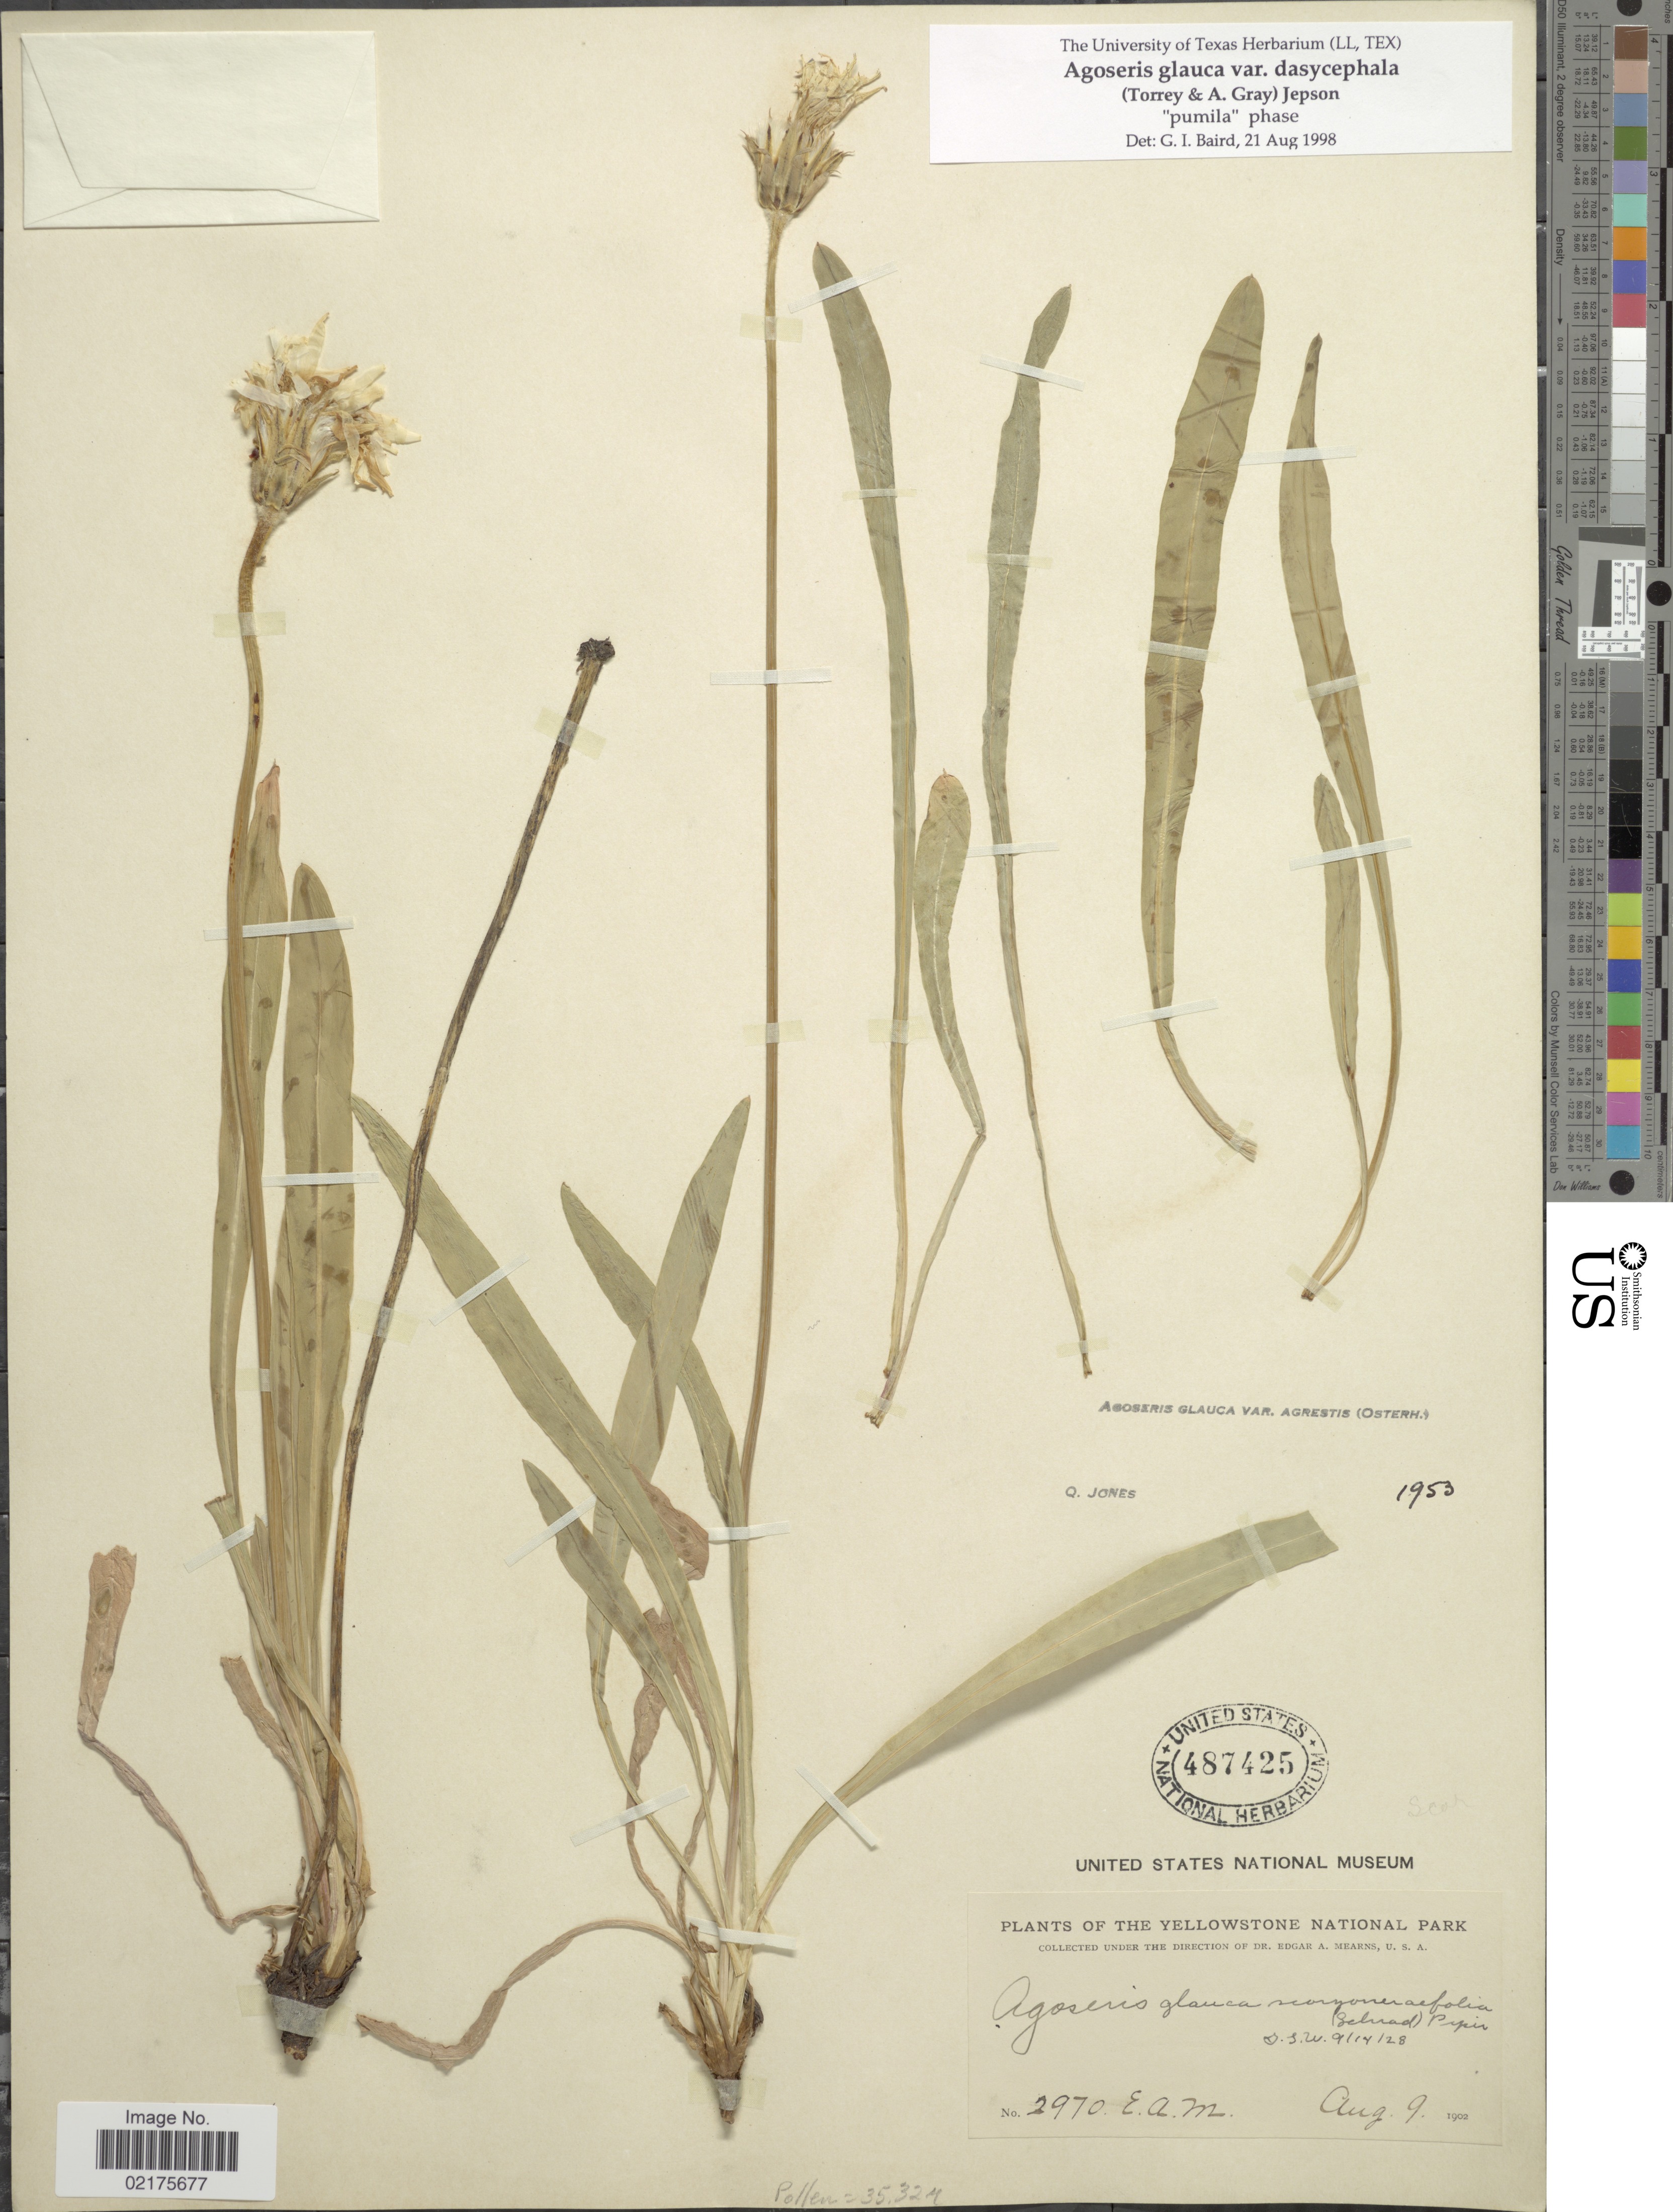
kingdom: Plantae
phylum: Tracheophyta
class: Magnoliopsida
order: Asterales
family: Asteraceae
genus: Agoseris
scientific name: Agoseris glauca var. dasycephala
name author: (Torr. & A. Gray) Jeps.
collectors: E. A. Mearns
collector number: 2970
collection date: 1902-08-09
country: United States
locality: Yellowstone National Park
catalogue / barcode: US 487425